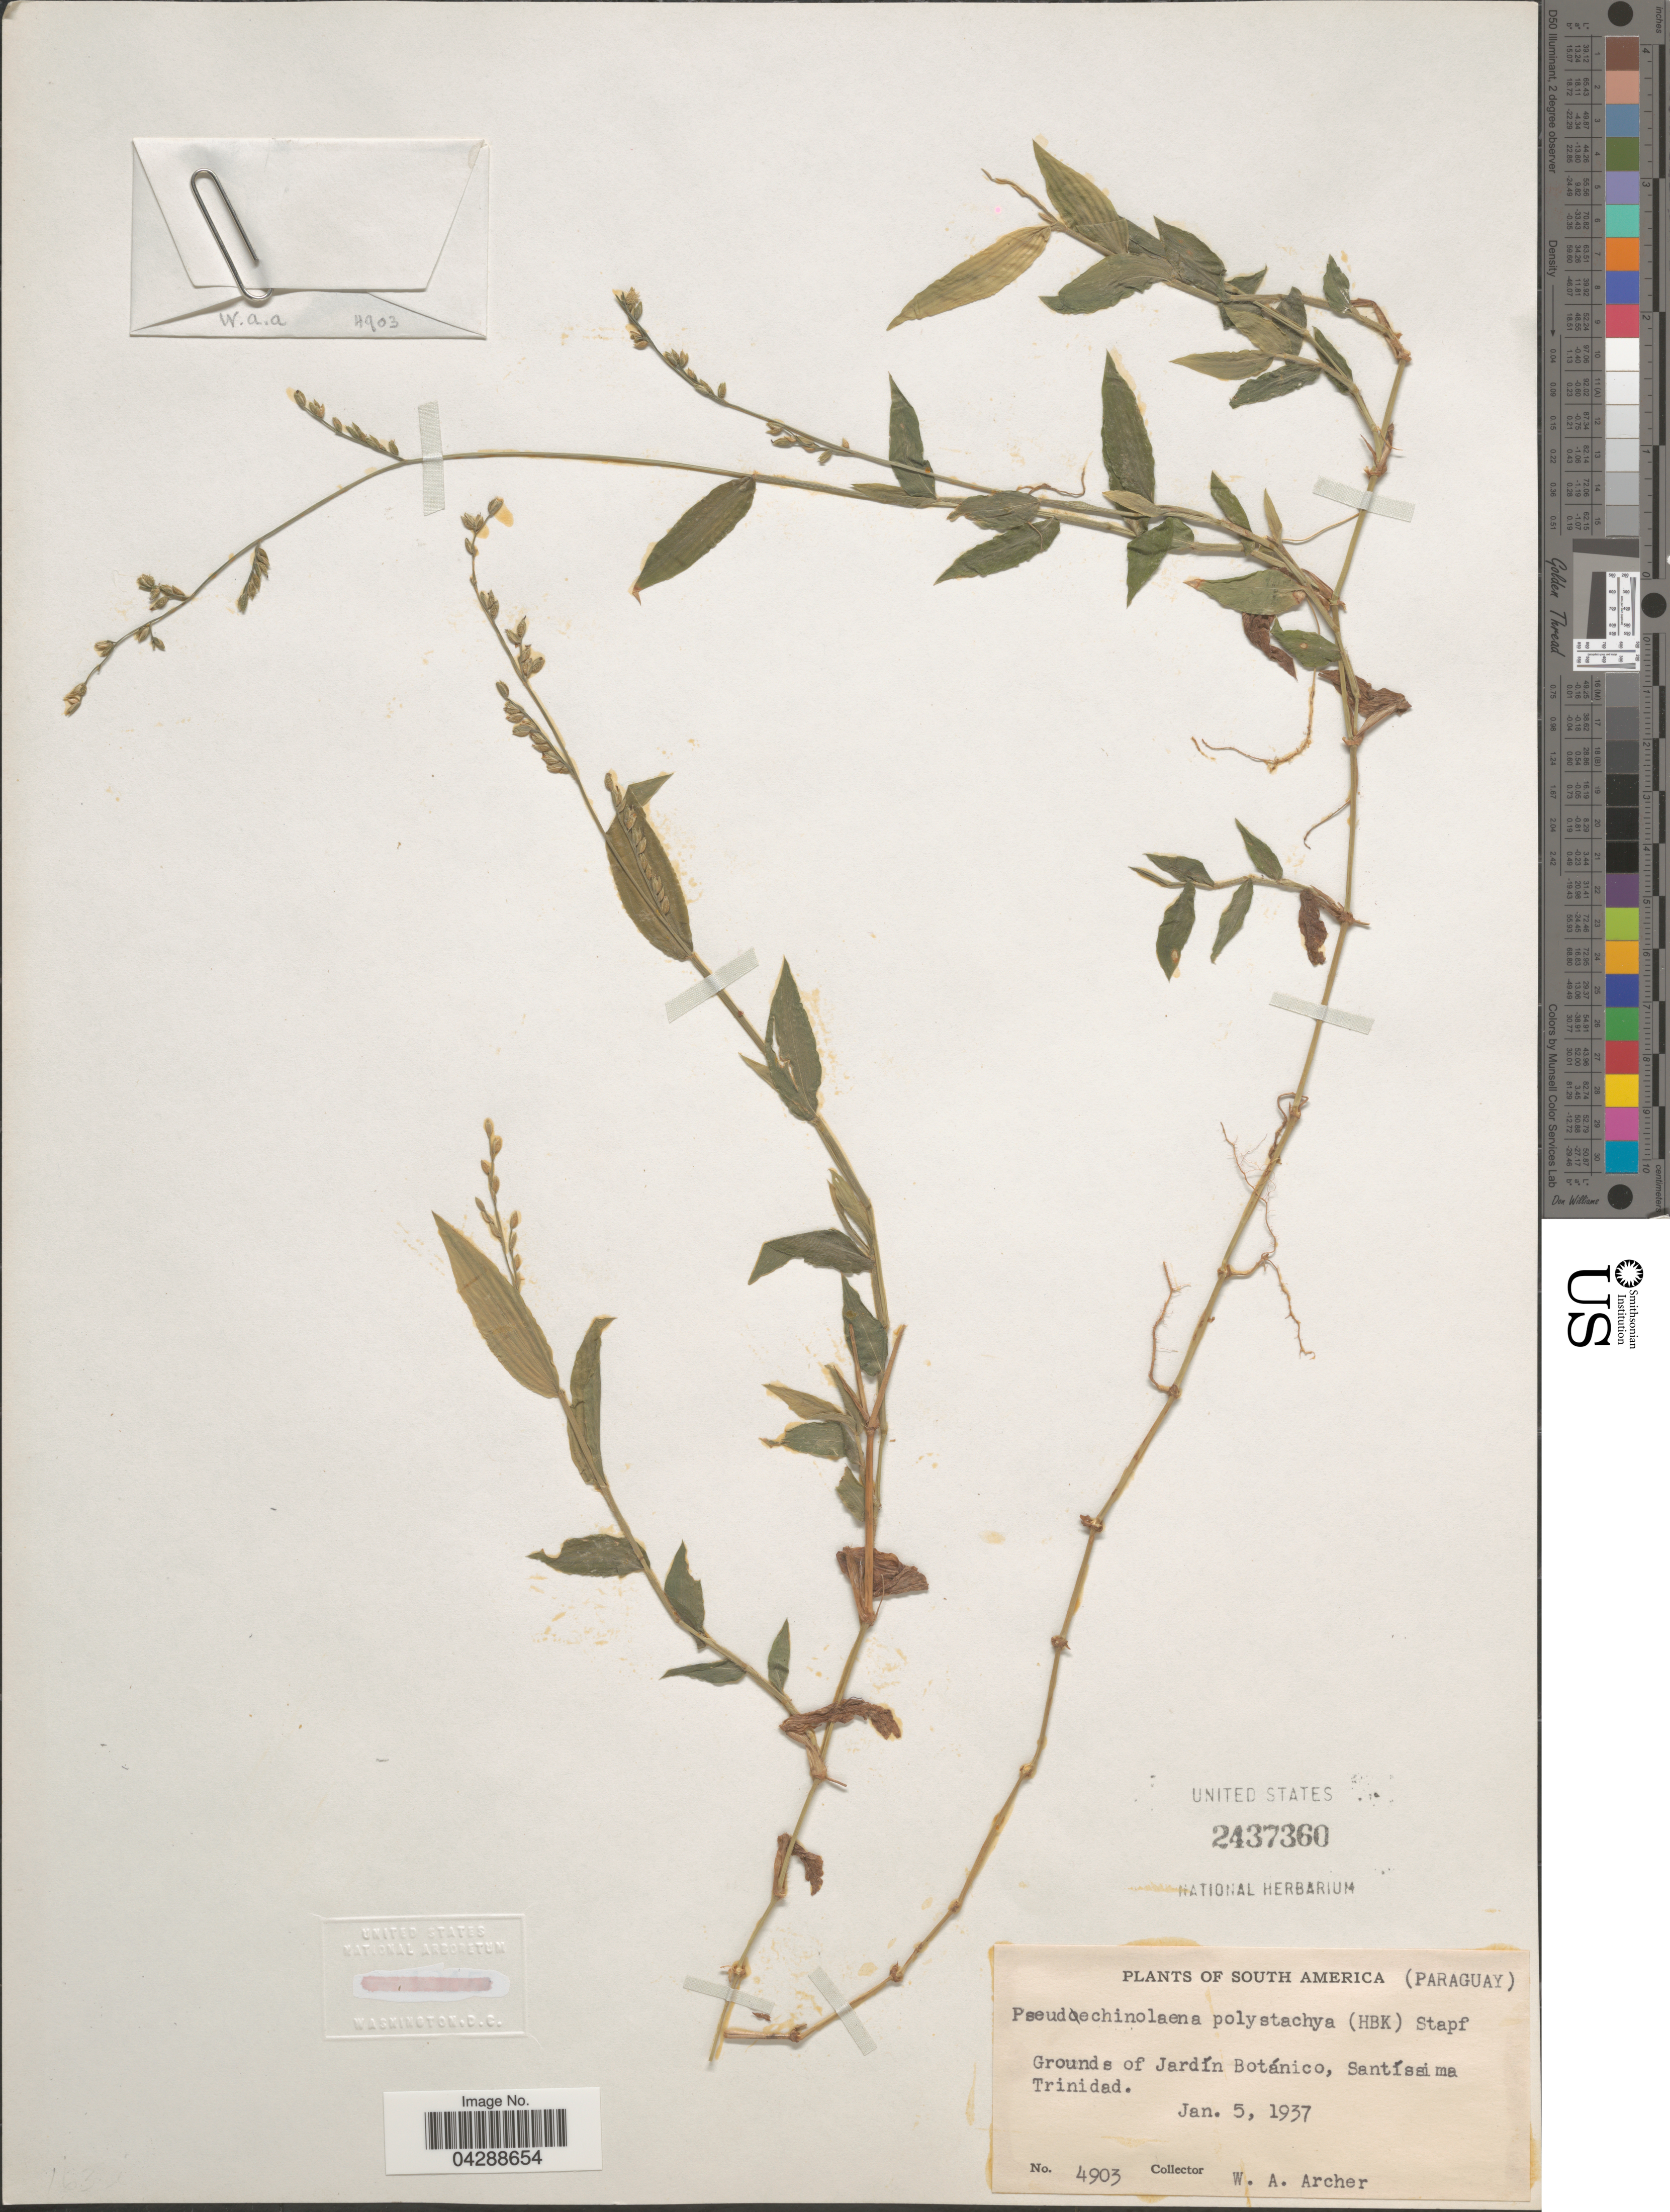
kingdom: Plantae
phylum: Tracheophyta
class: Liliopsida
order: Poales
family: Poaceae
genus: Pseudechinolaena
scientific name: Pseudechinolaena polystachya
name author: (Kunth) Stapf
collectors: W. Archer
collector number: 4903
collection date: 1937-01-05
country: Paraguay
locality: Grounds of Jardín Botánico, Santíssima Trinidad.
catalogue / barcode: US 2437360